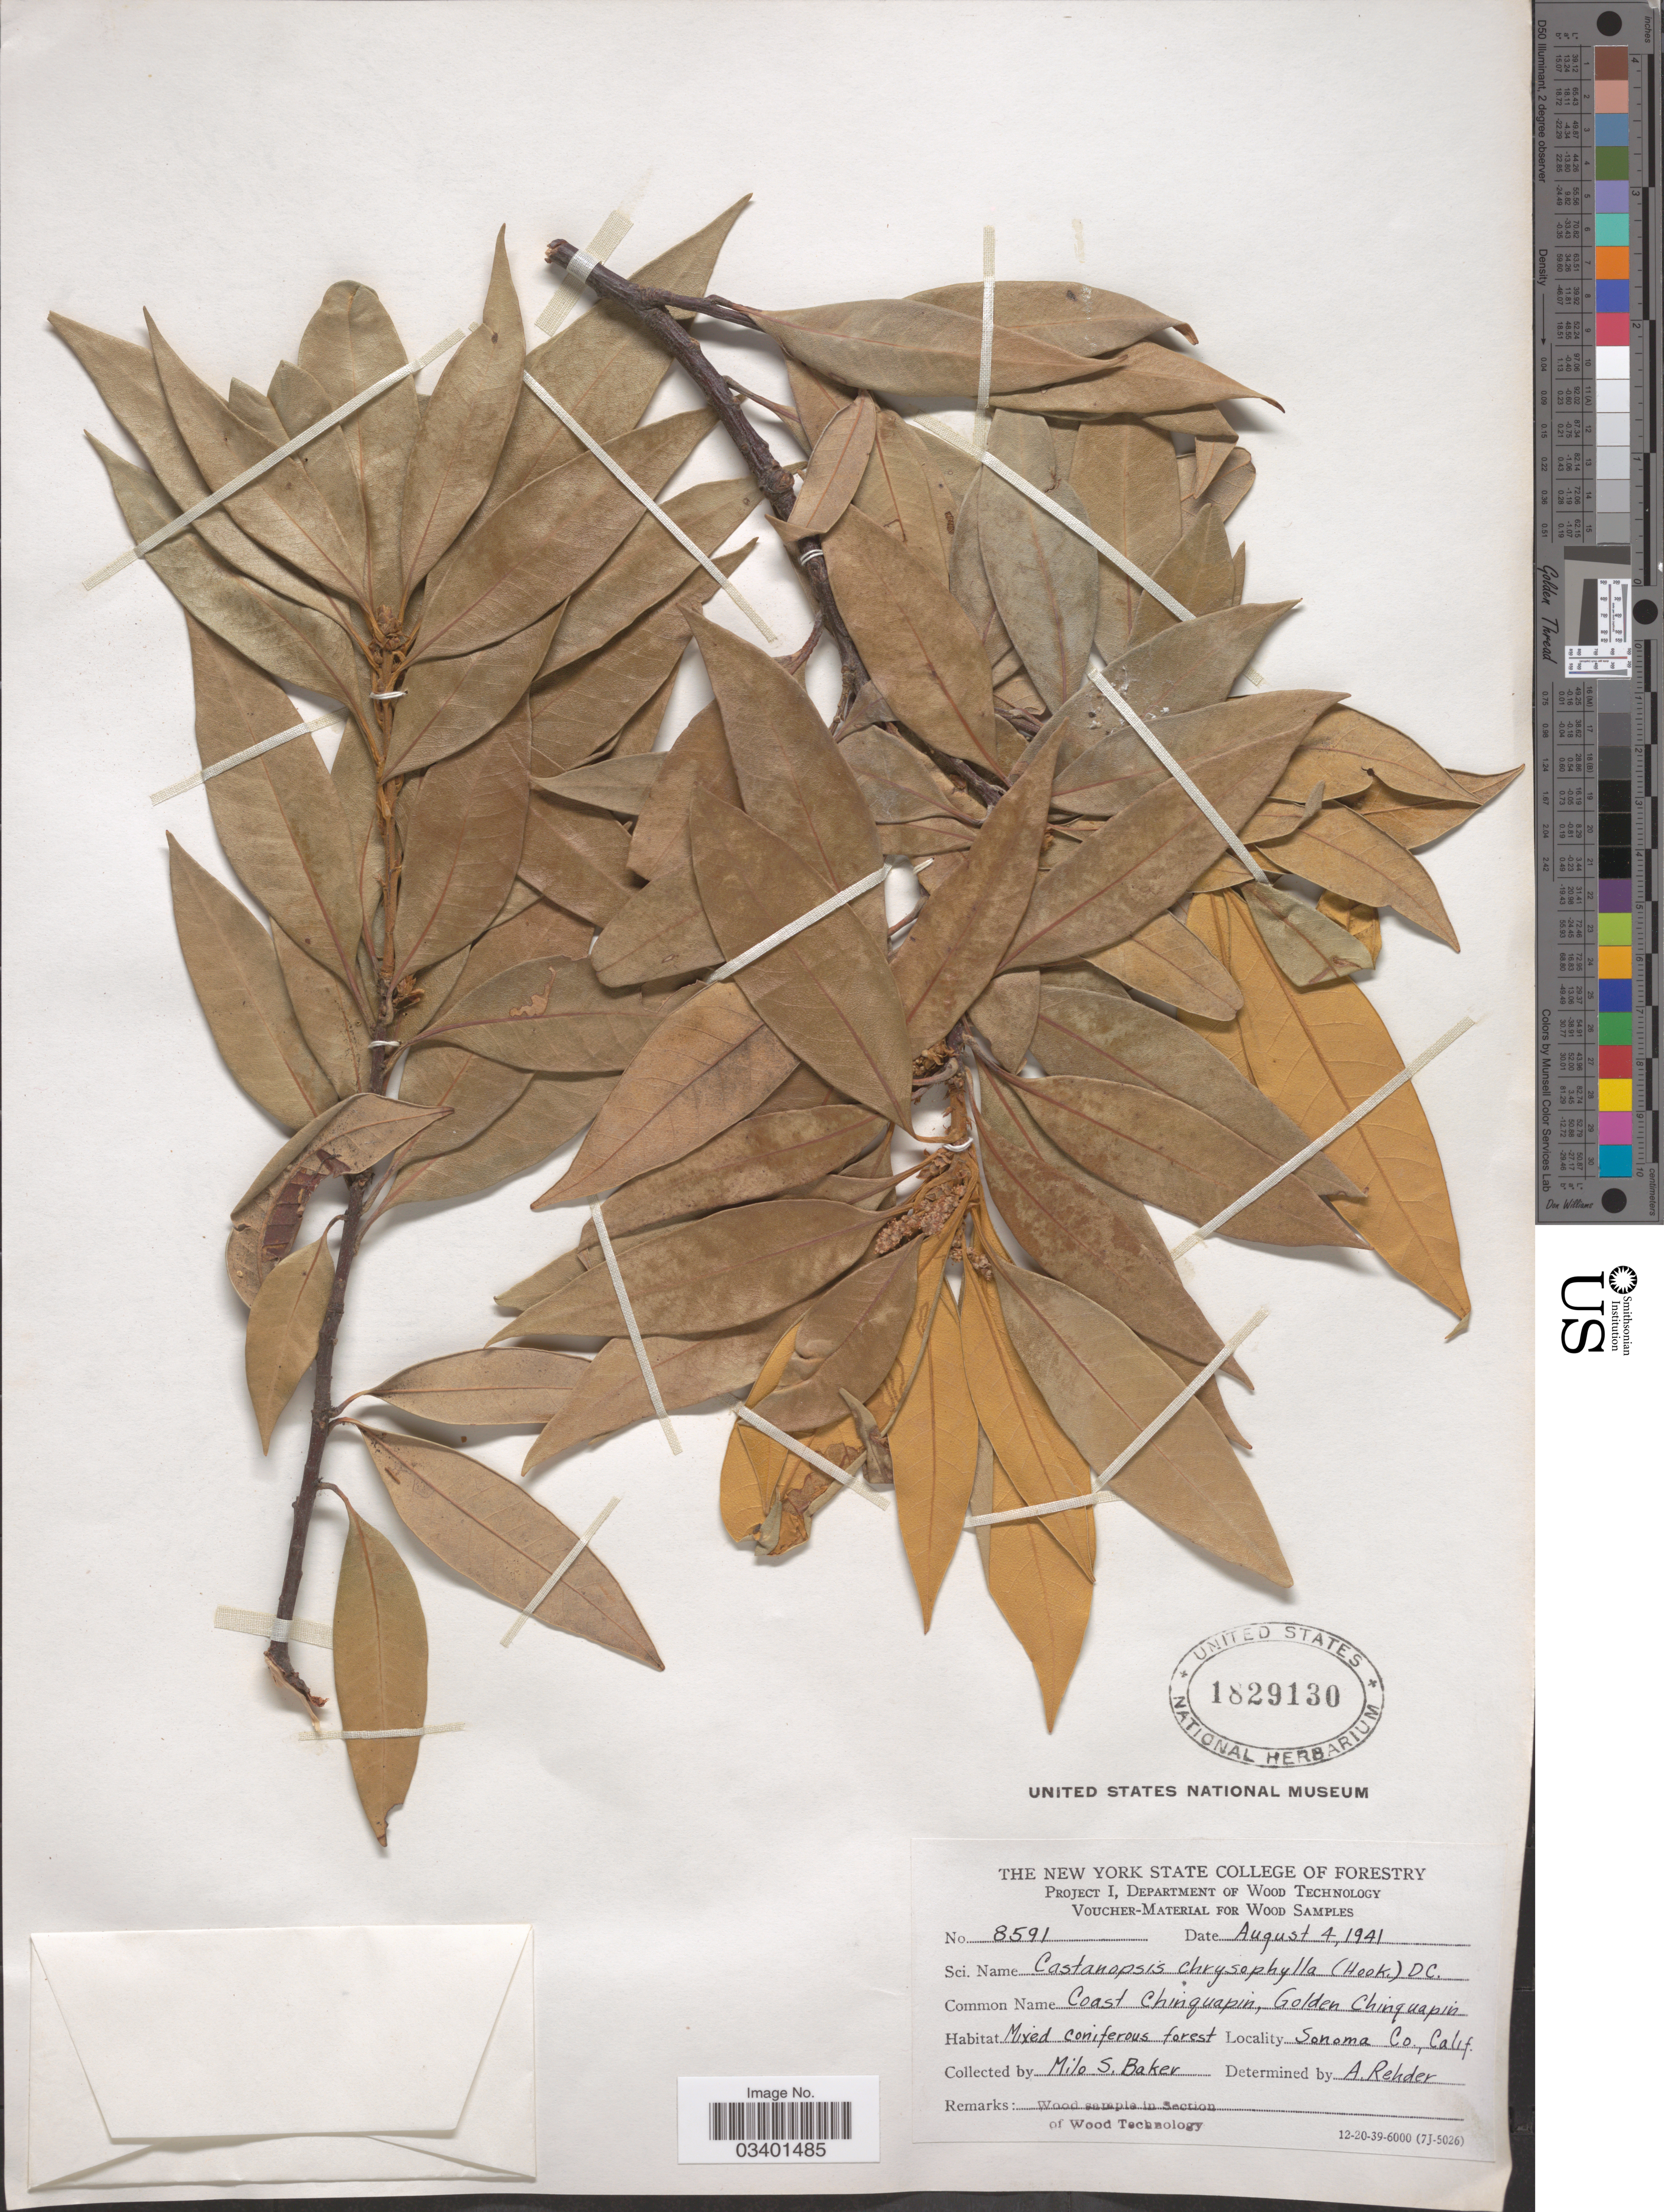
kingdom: Plantae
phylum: Tracheophyta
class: Magnoliopsida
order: Fagales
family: Fagaceae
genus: Chrysolepis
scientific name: Chrysolepis chrysophylla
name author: (Douglas ex Hook.) Hjelmq.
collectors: M. S. Baker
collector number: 8591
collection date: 1941-08-04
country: United States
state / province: California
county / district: Sonoma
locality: Sonoma Co.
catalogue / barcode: US 1829130